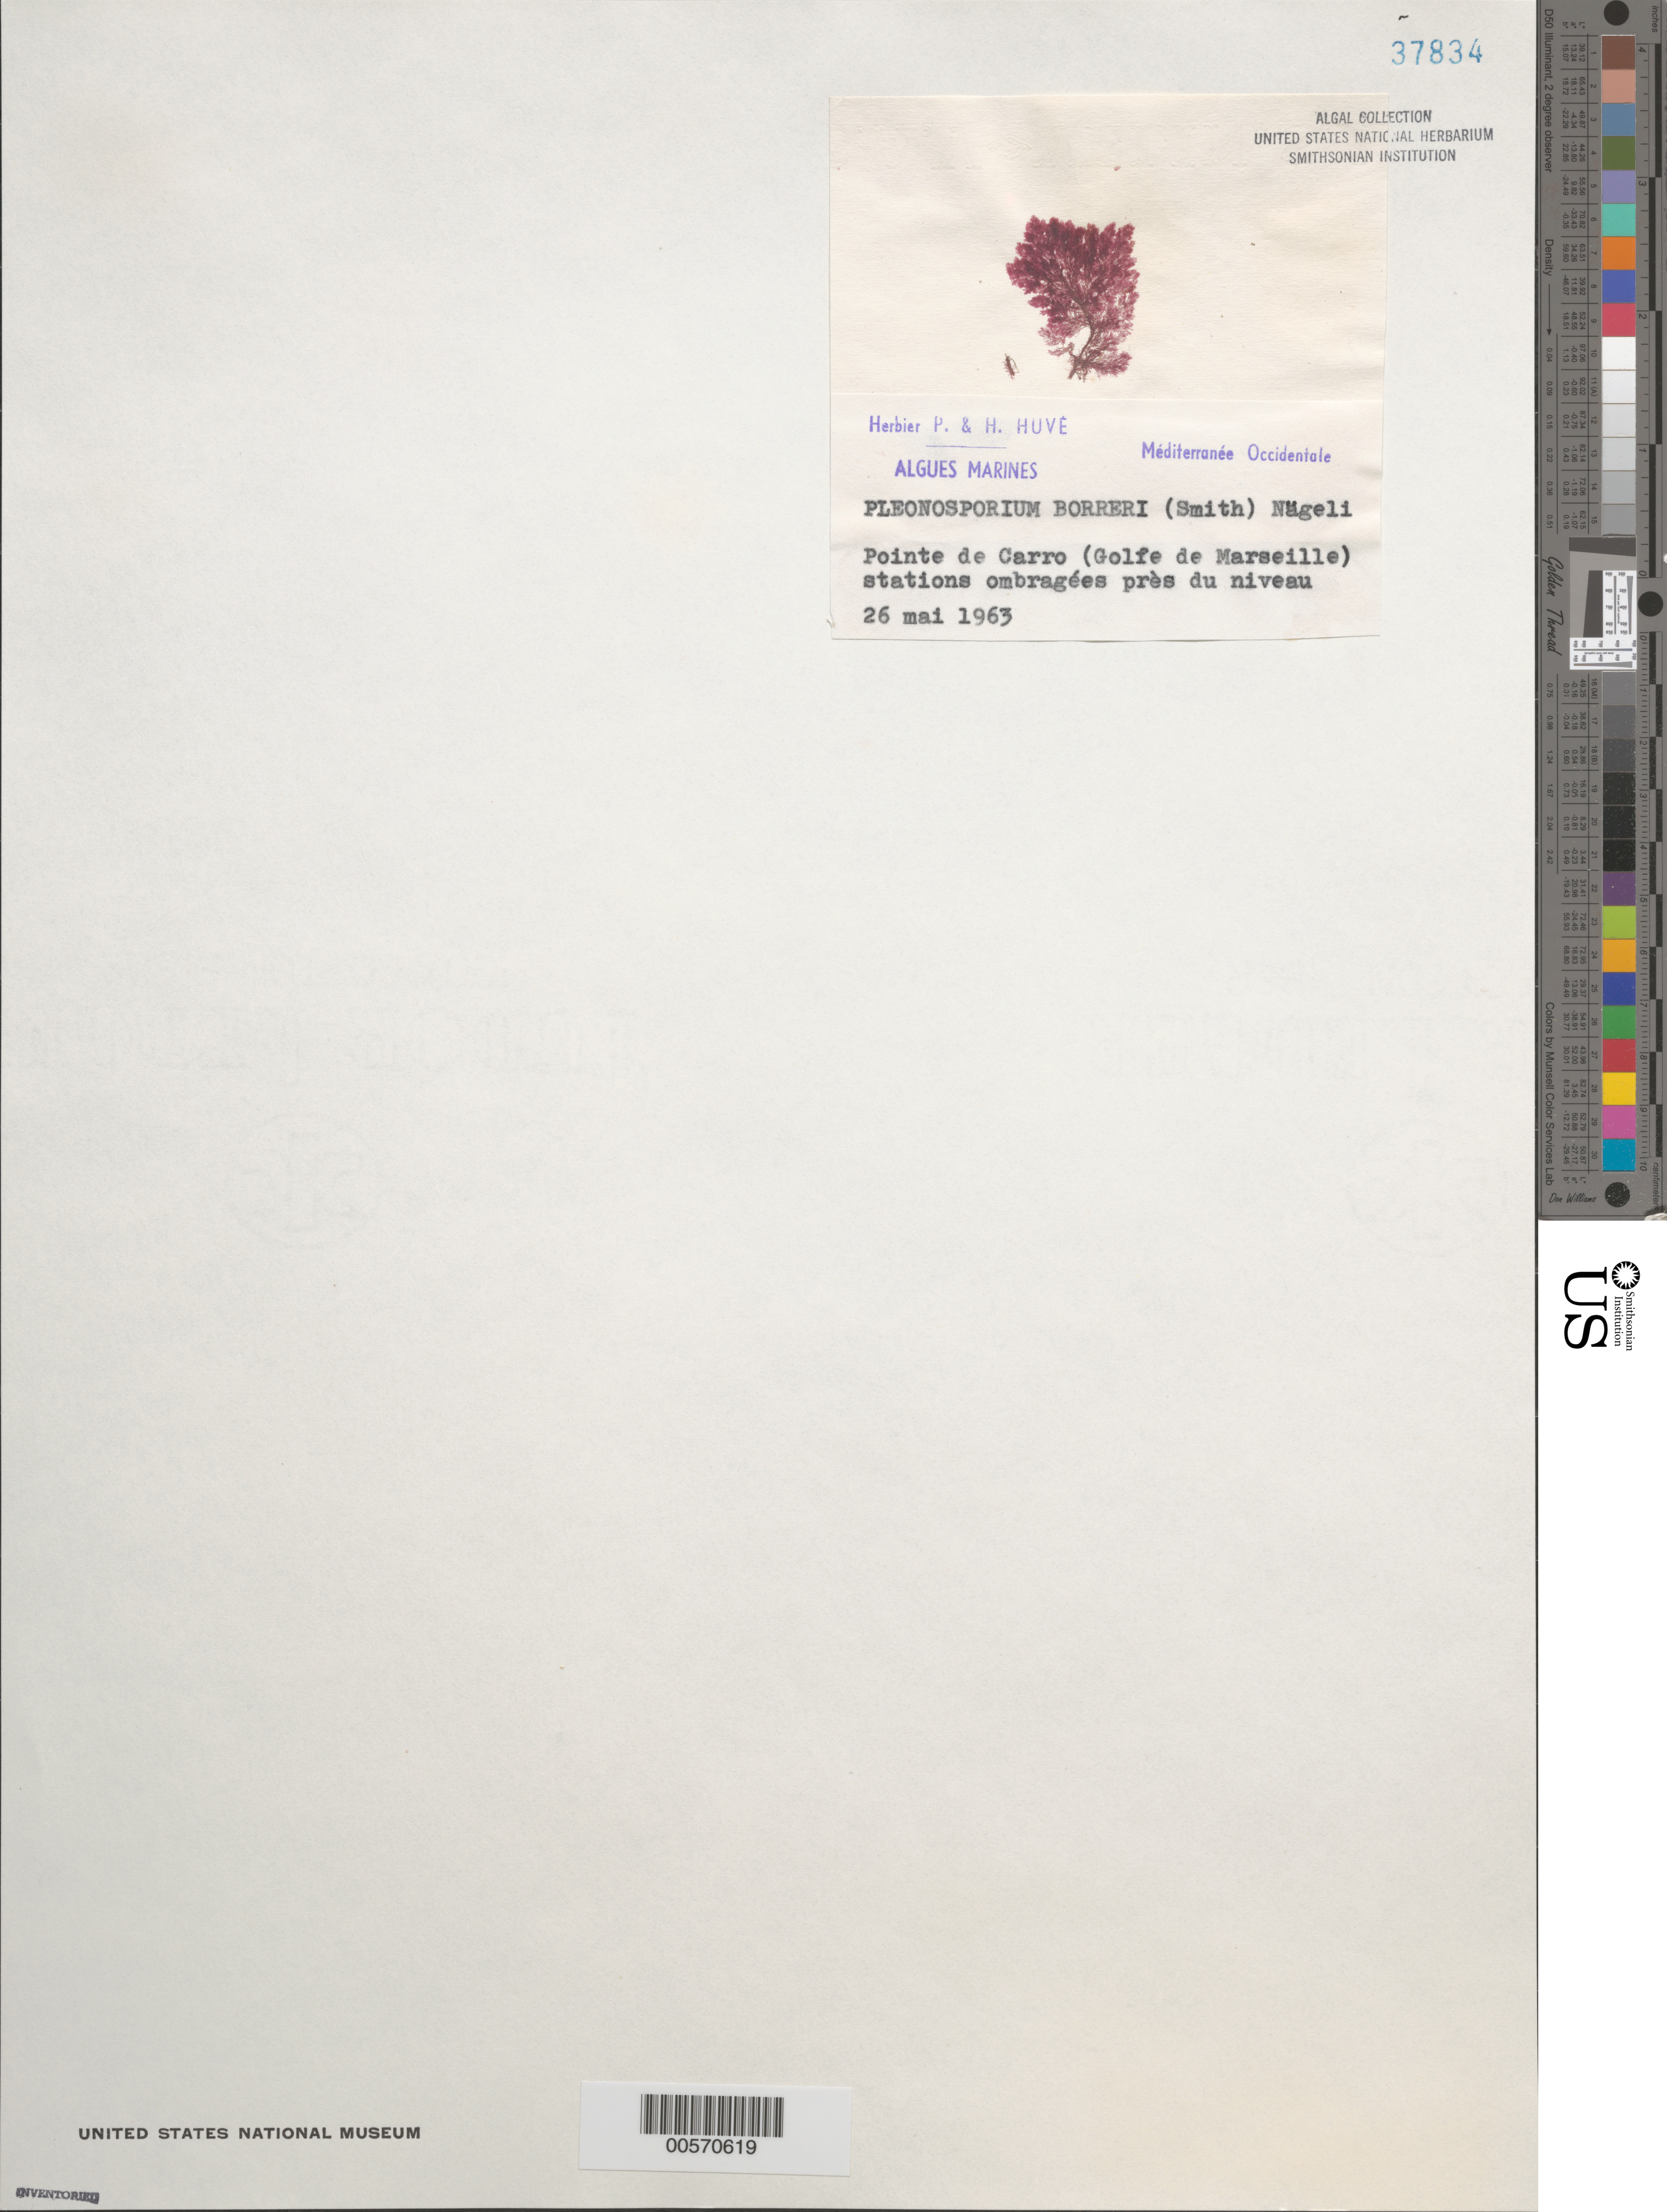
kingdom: Plantae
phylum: Rhodophyta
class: Florideophyceae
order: Ceramiales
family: Wrangeliaceae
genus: Pleonosporium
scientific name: Pleonosporium borreri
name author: (Sm.) Näg.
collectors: P. Huve & H. Huve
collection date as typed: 26 May 1963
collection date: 1963-05-26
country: France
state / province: Provence-Alpes-Côte d'Azur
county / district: Bouches-du-Rhône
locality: Pointe de Carro, Golfe de Marseille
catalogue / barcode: US 37834